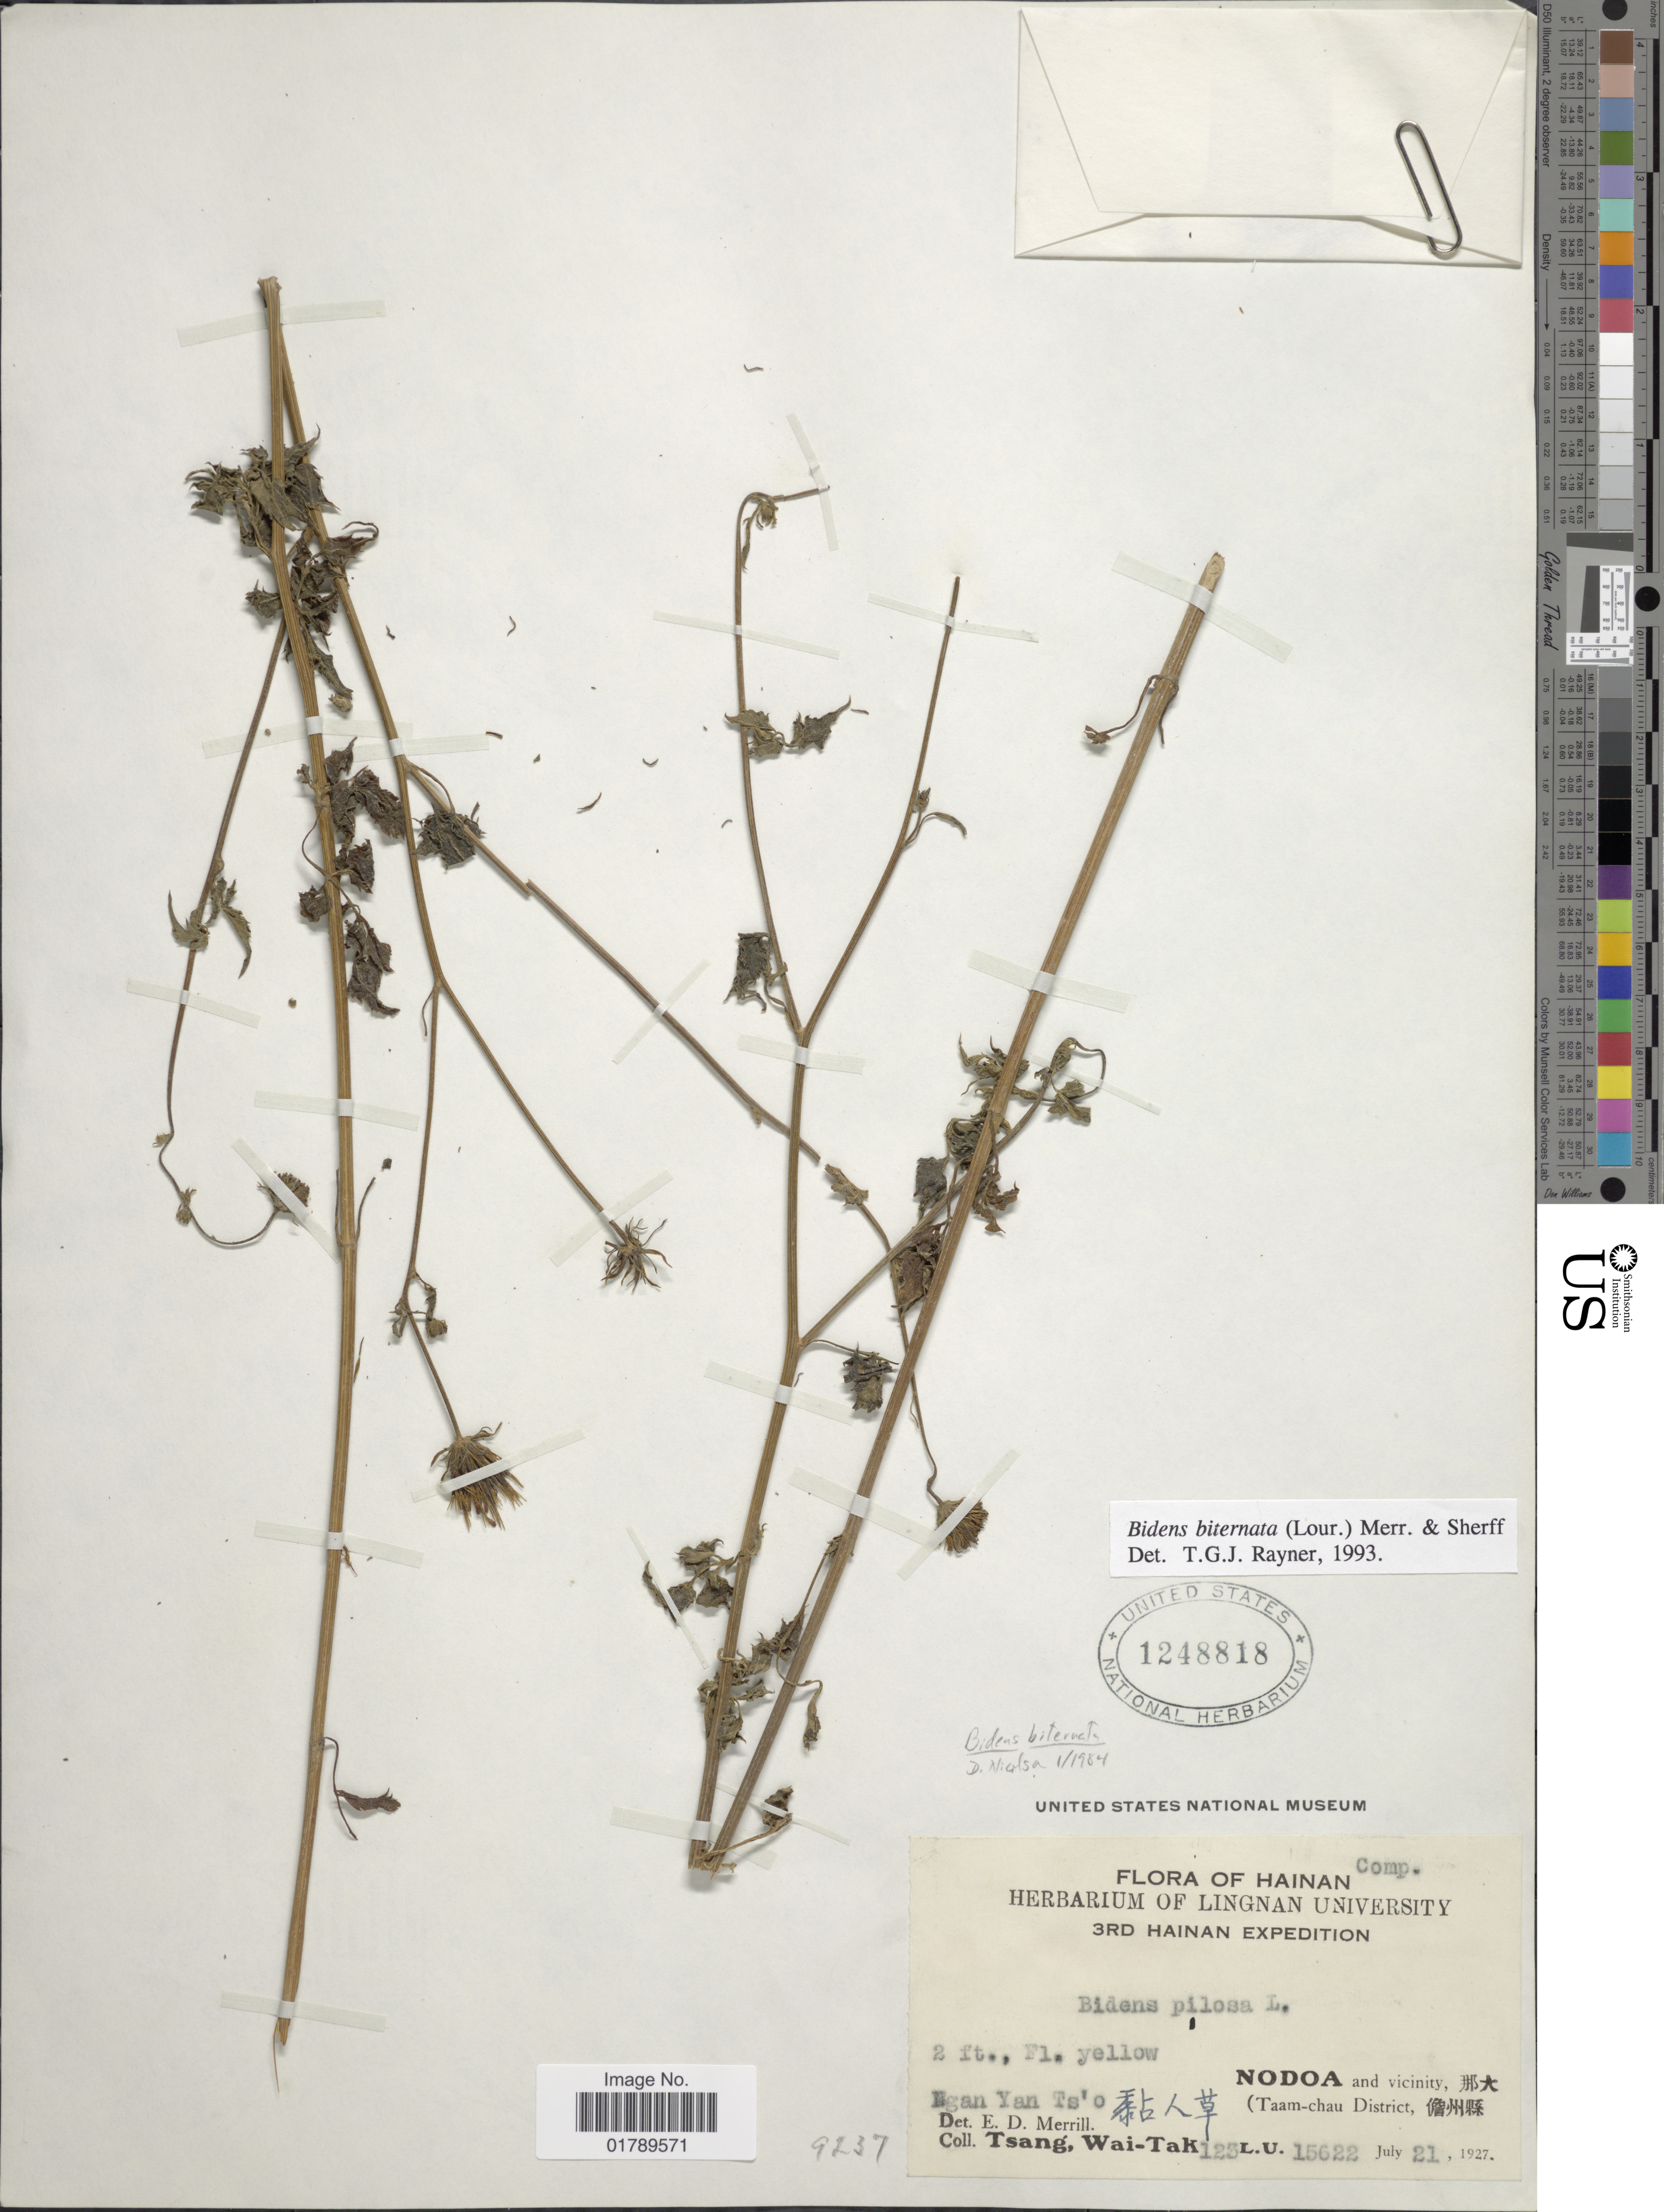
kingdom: Plantae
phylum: Tracheophyta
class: Magnoliopsida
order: Asterales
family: Asteraceae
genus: Bidens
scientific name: Bidens biternata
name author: (Lour.) Merr. & Sherff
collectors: W. T. Tsang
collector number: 123/15622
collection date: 1927-07-21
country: China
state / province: Hainan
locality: Hainan. Nodoa and vicinity. (Taam-chau District) Ngan Yan Tsó [unsure placement]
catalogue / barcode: US 1248818